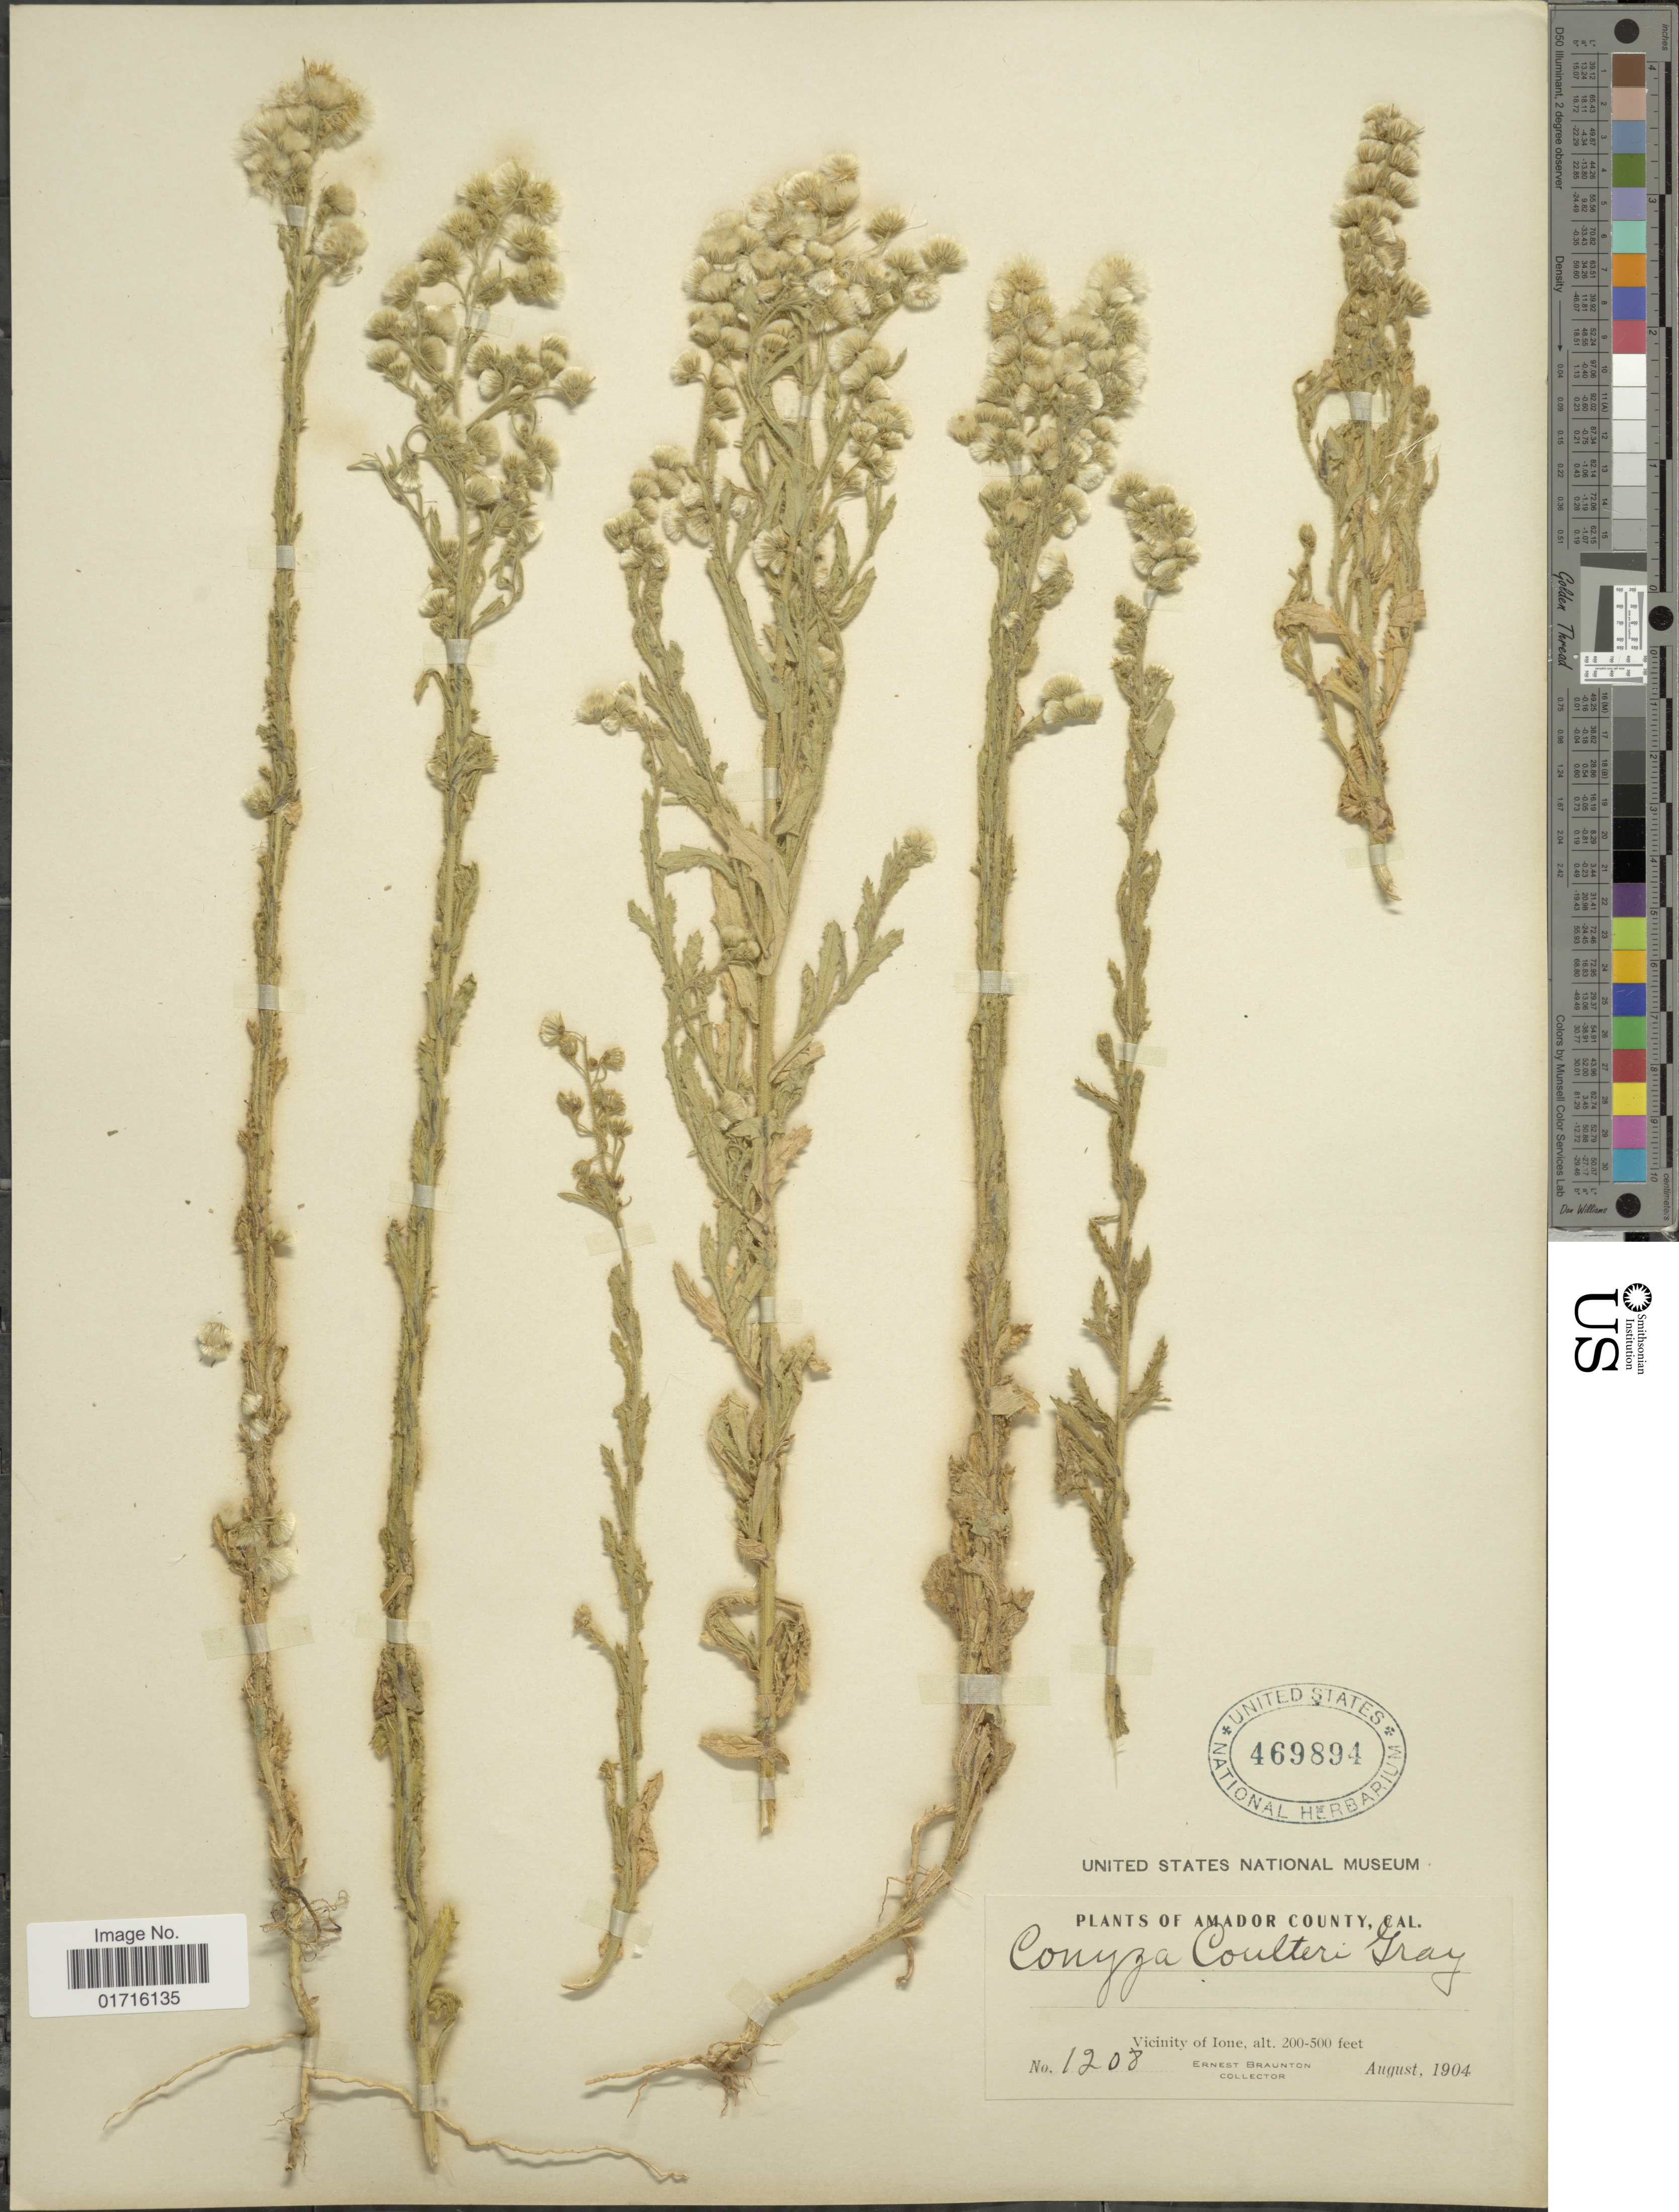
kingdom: Plantae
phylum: Tracheophyta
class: Magnoliopsida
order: Asterales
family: Asteraceae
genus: Conyza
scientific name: Conyza coulteri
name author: A. Gray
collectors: E. Braunton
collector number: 1208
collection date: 1904-08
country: United States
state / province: California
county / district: Amador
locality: Amador County, Cal. Vicinity of Ione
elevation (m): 61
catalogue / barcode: US 469894